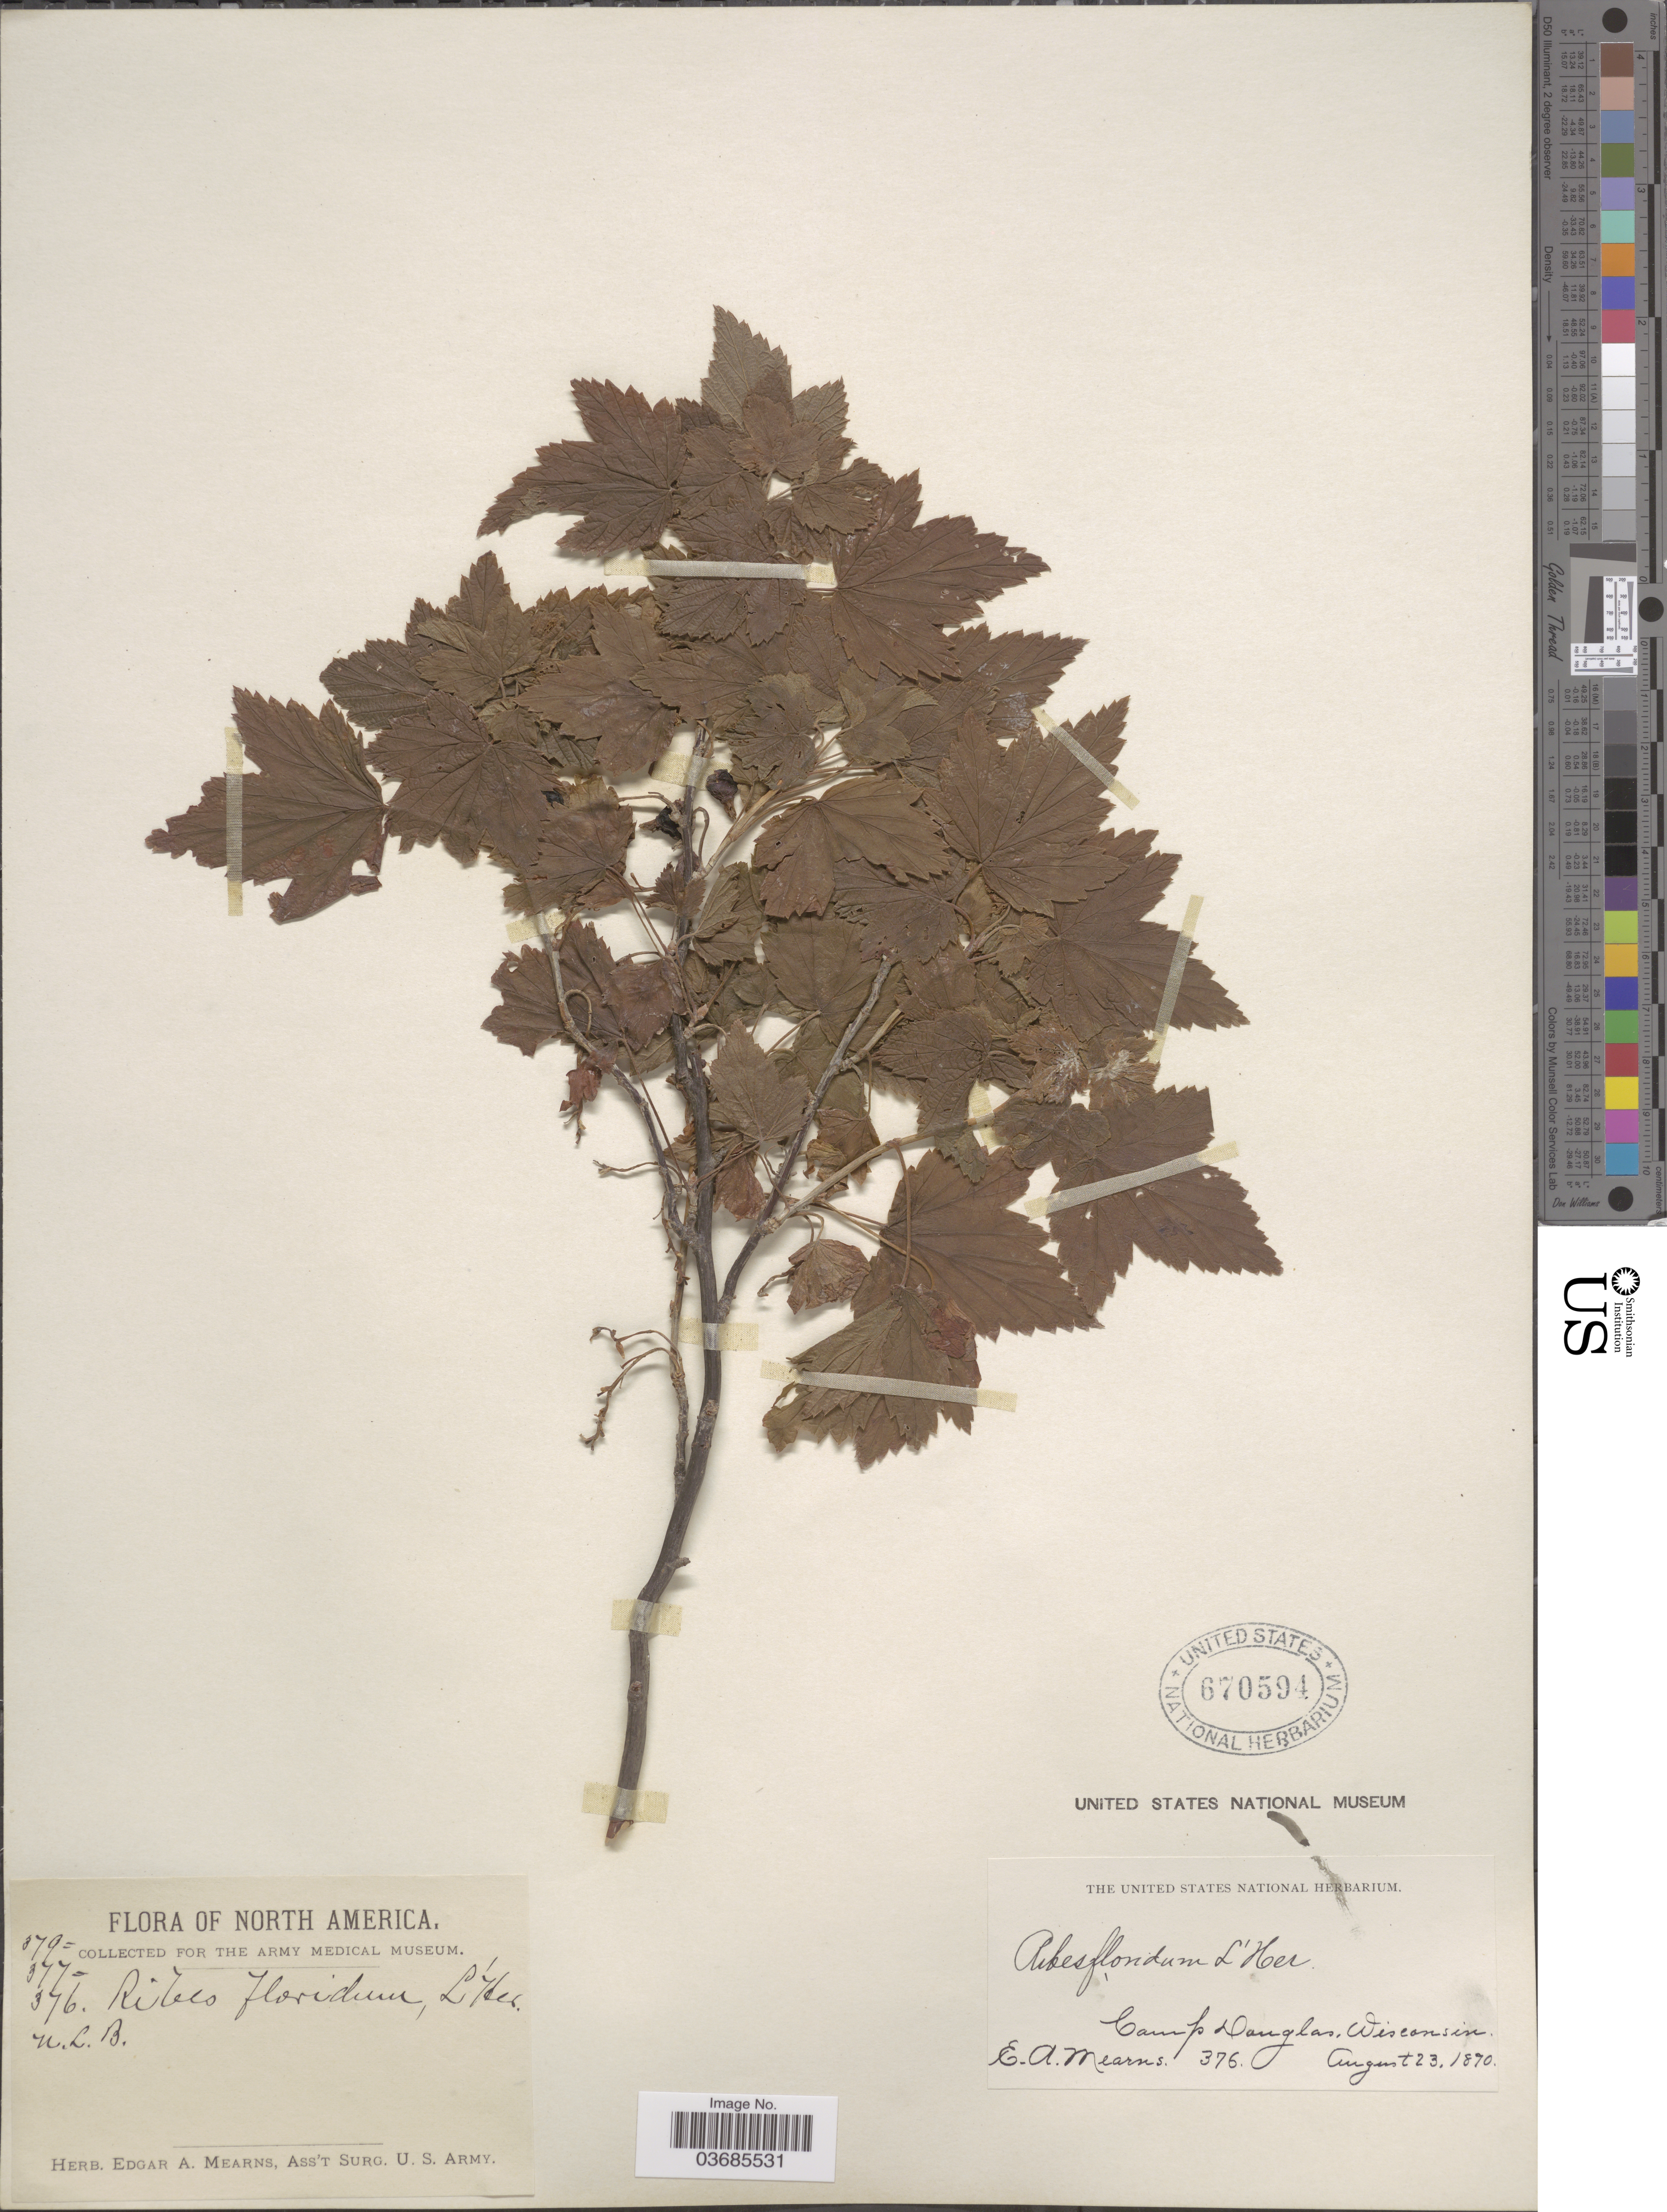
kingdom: Plantae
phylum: Tracheophyta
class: Magnoliopsida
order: Saxifragales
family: Grossulariaceae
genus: Ribes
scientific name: Ribes americanum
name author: Mill.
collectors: E. A. Mearns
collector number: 376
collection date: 1870-08-23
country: United States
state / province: Wisconsin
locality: Camp Douglas.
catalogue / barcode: US 670594